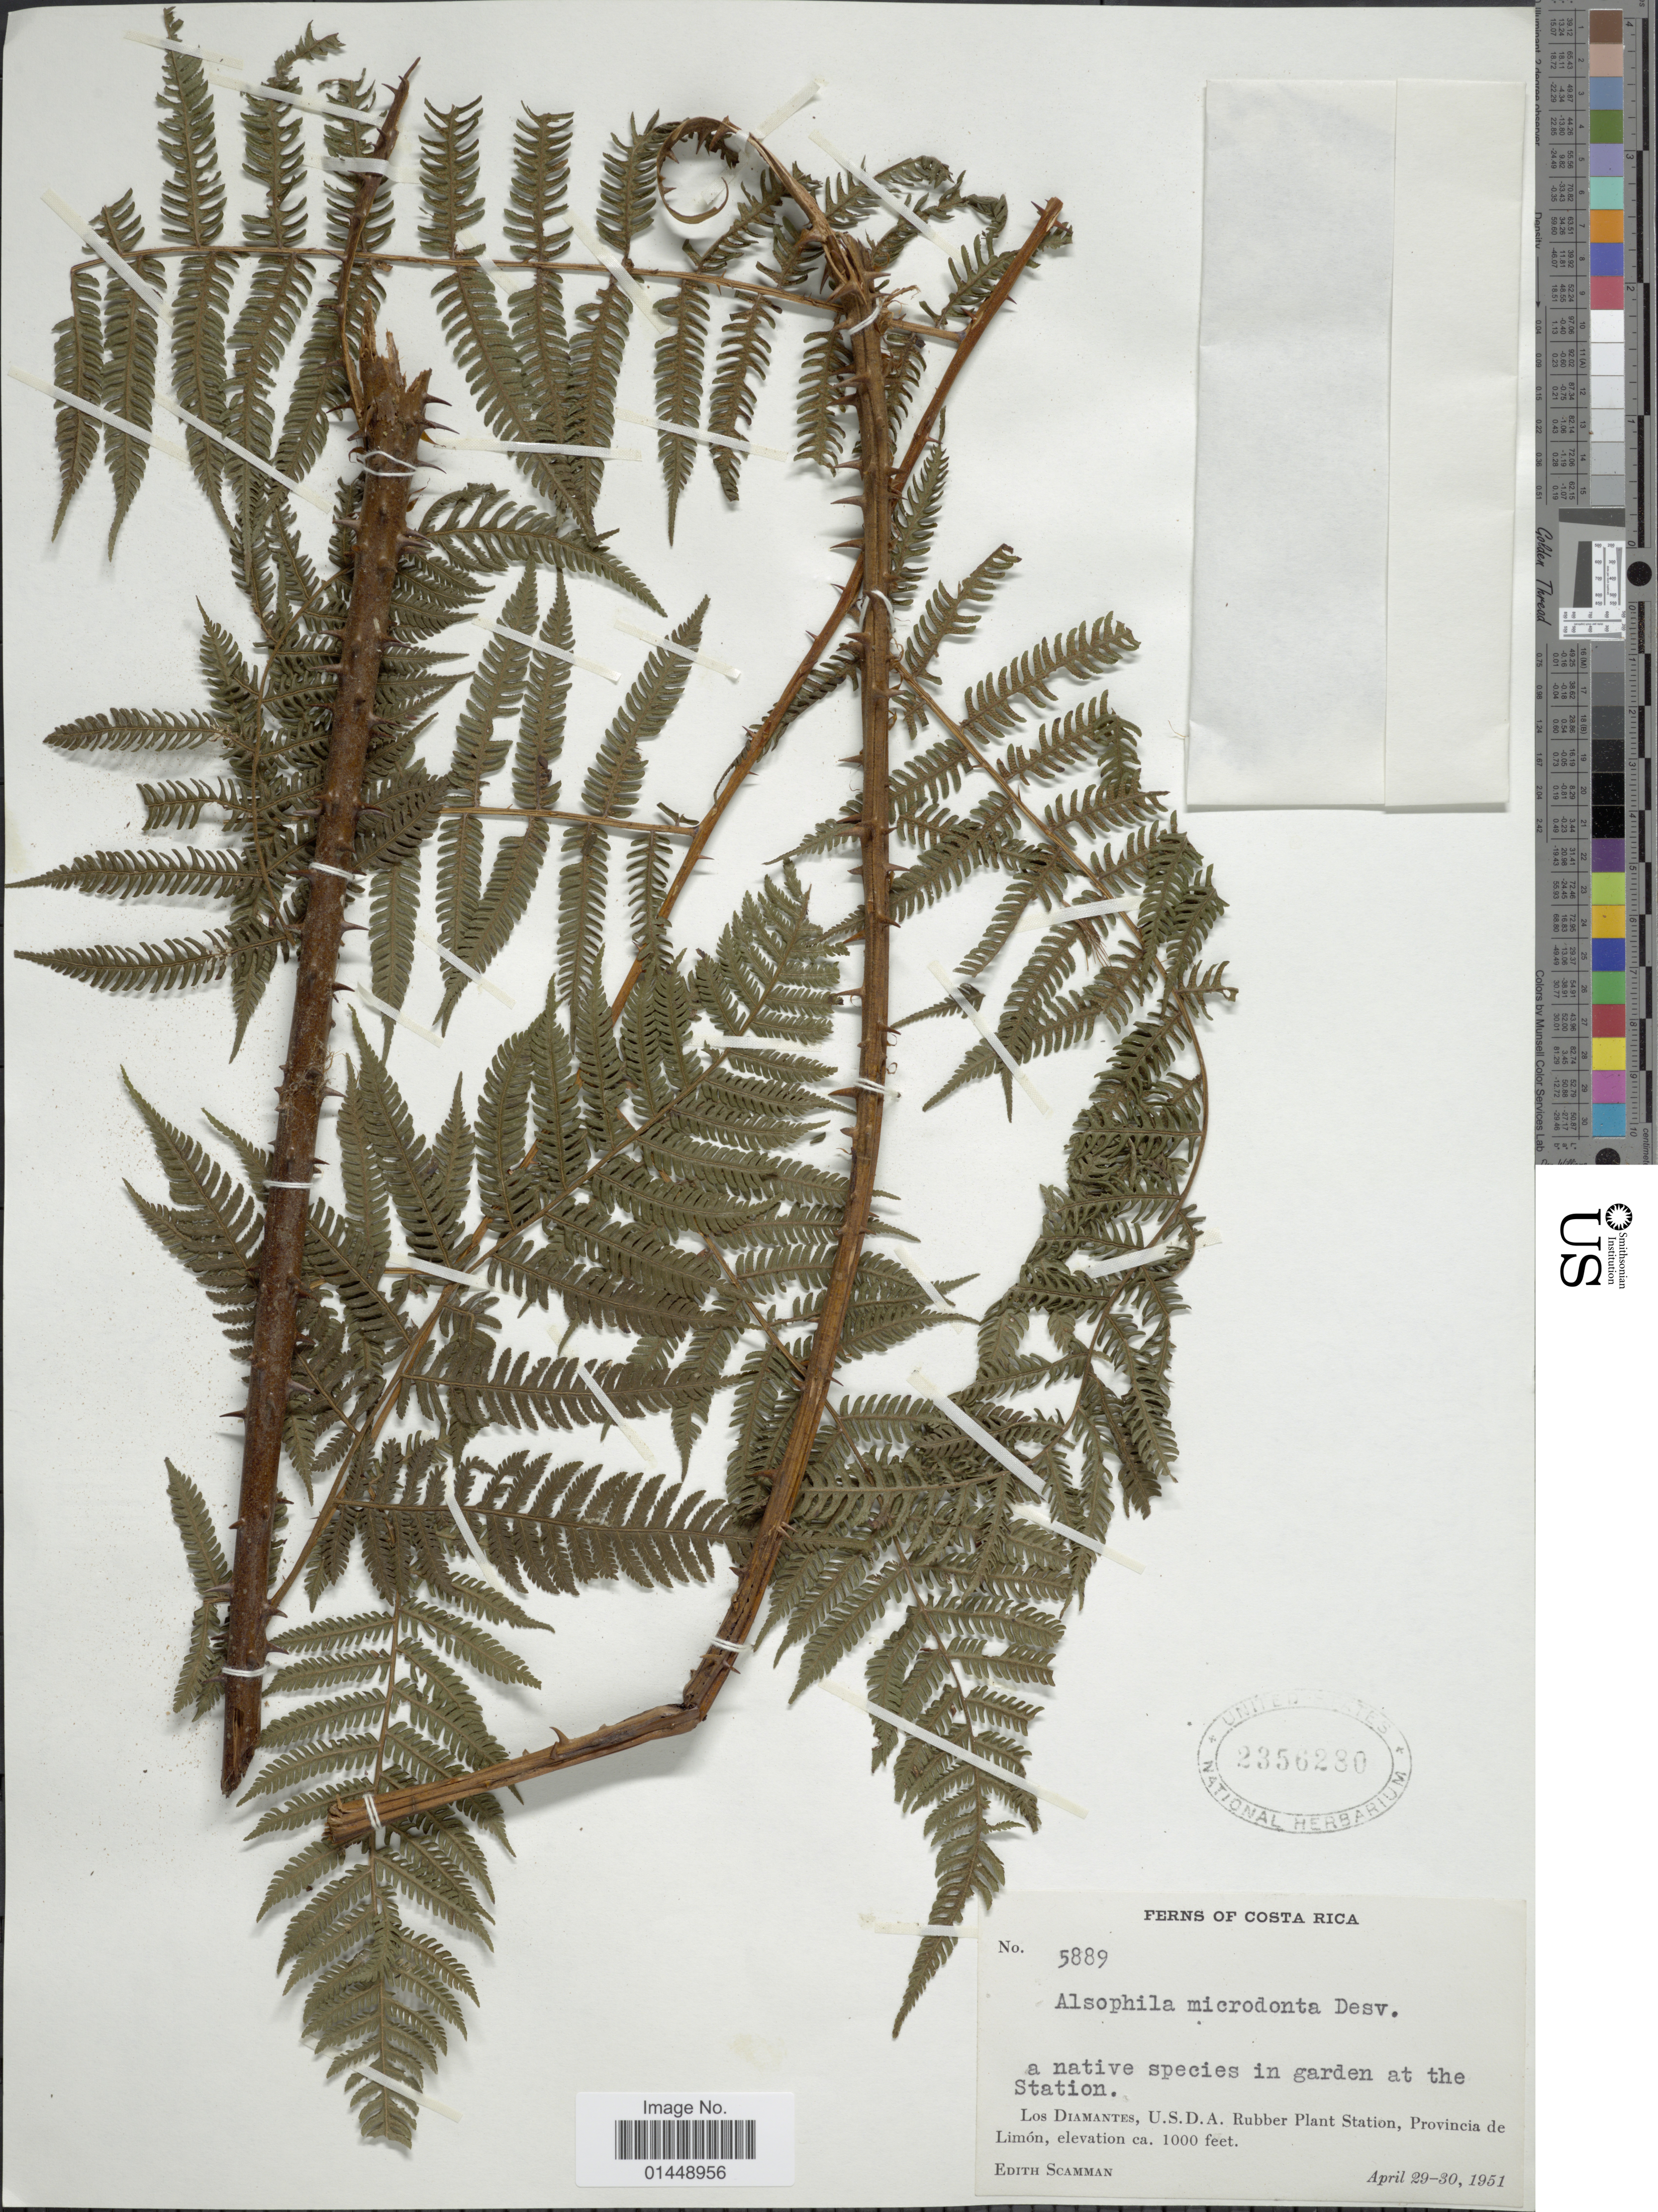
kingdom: Plantae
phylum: Tracheophyta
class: Polypodiopsida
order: Cyatheales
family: Cyatheaceae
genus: Cyathea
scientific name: Cyathea microdonta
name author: (Desv.) Domin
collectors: E. Scamman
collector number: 5889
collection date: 1951-04-29/1951-04-30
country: Costa Rica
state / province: Limón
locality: Los Diamantes, U.S.D.A. Rubber Plant Station, Provincia de Limón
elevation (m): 305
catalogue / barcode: US 2356280